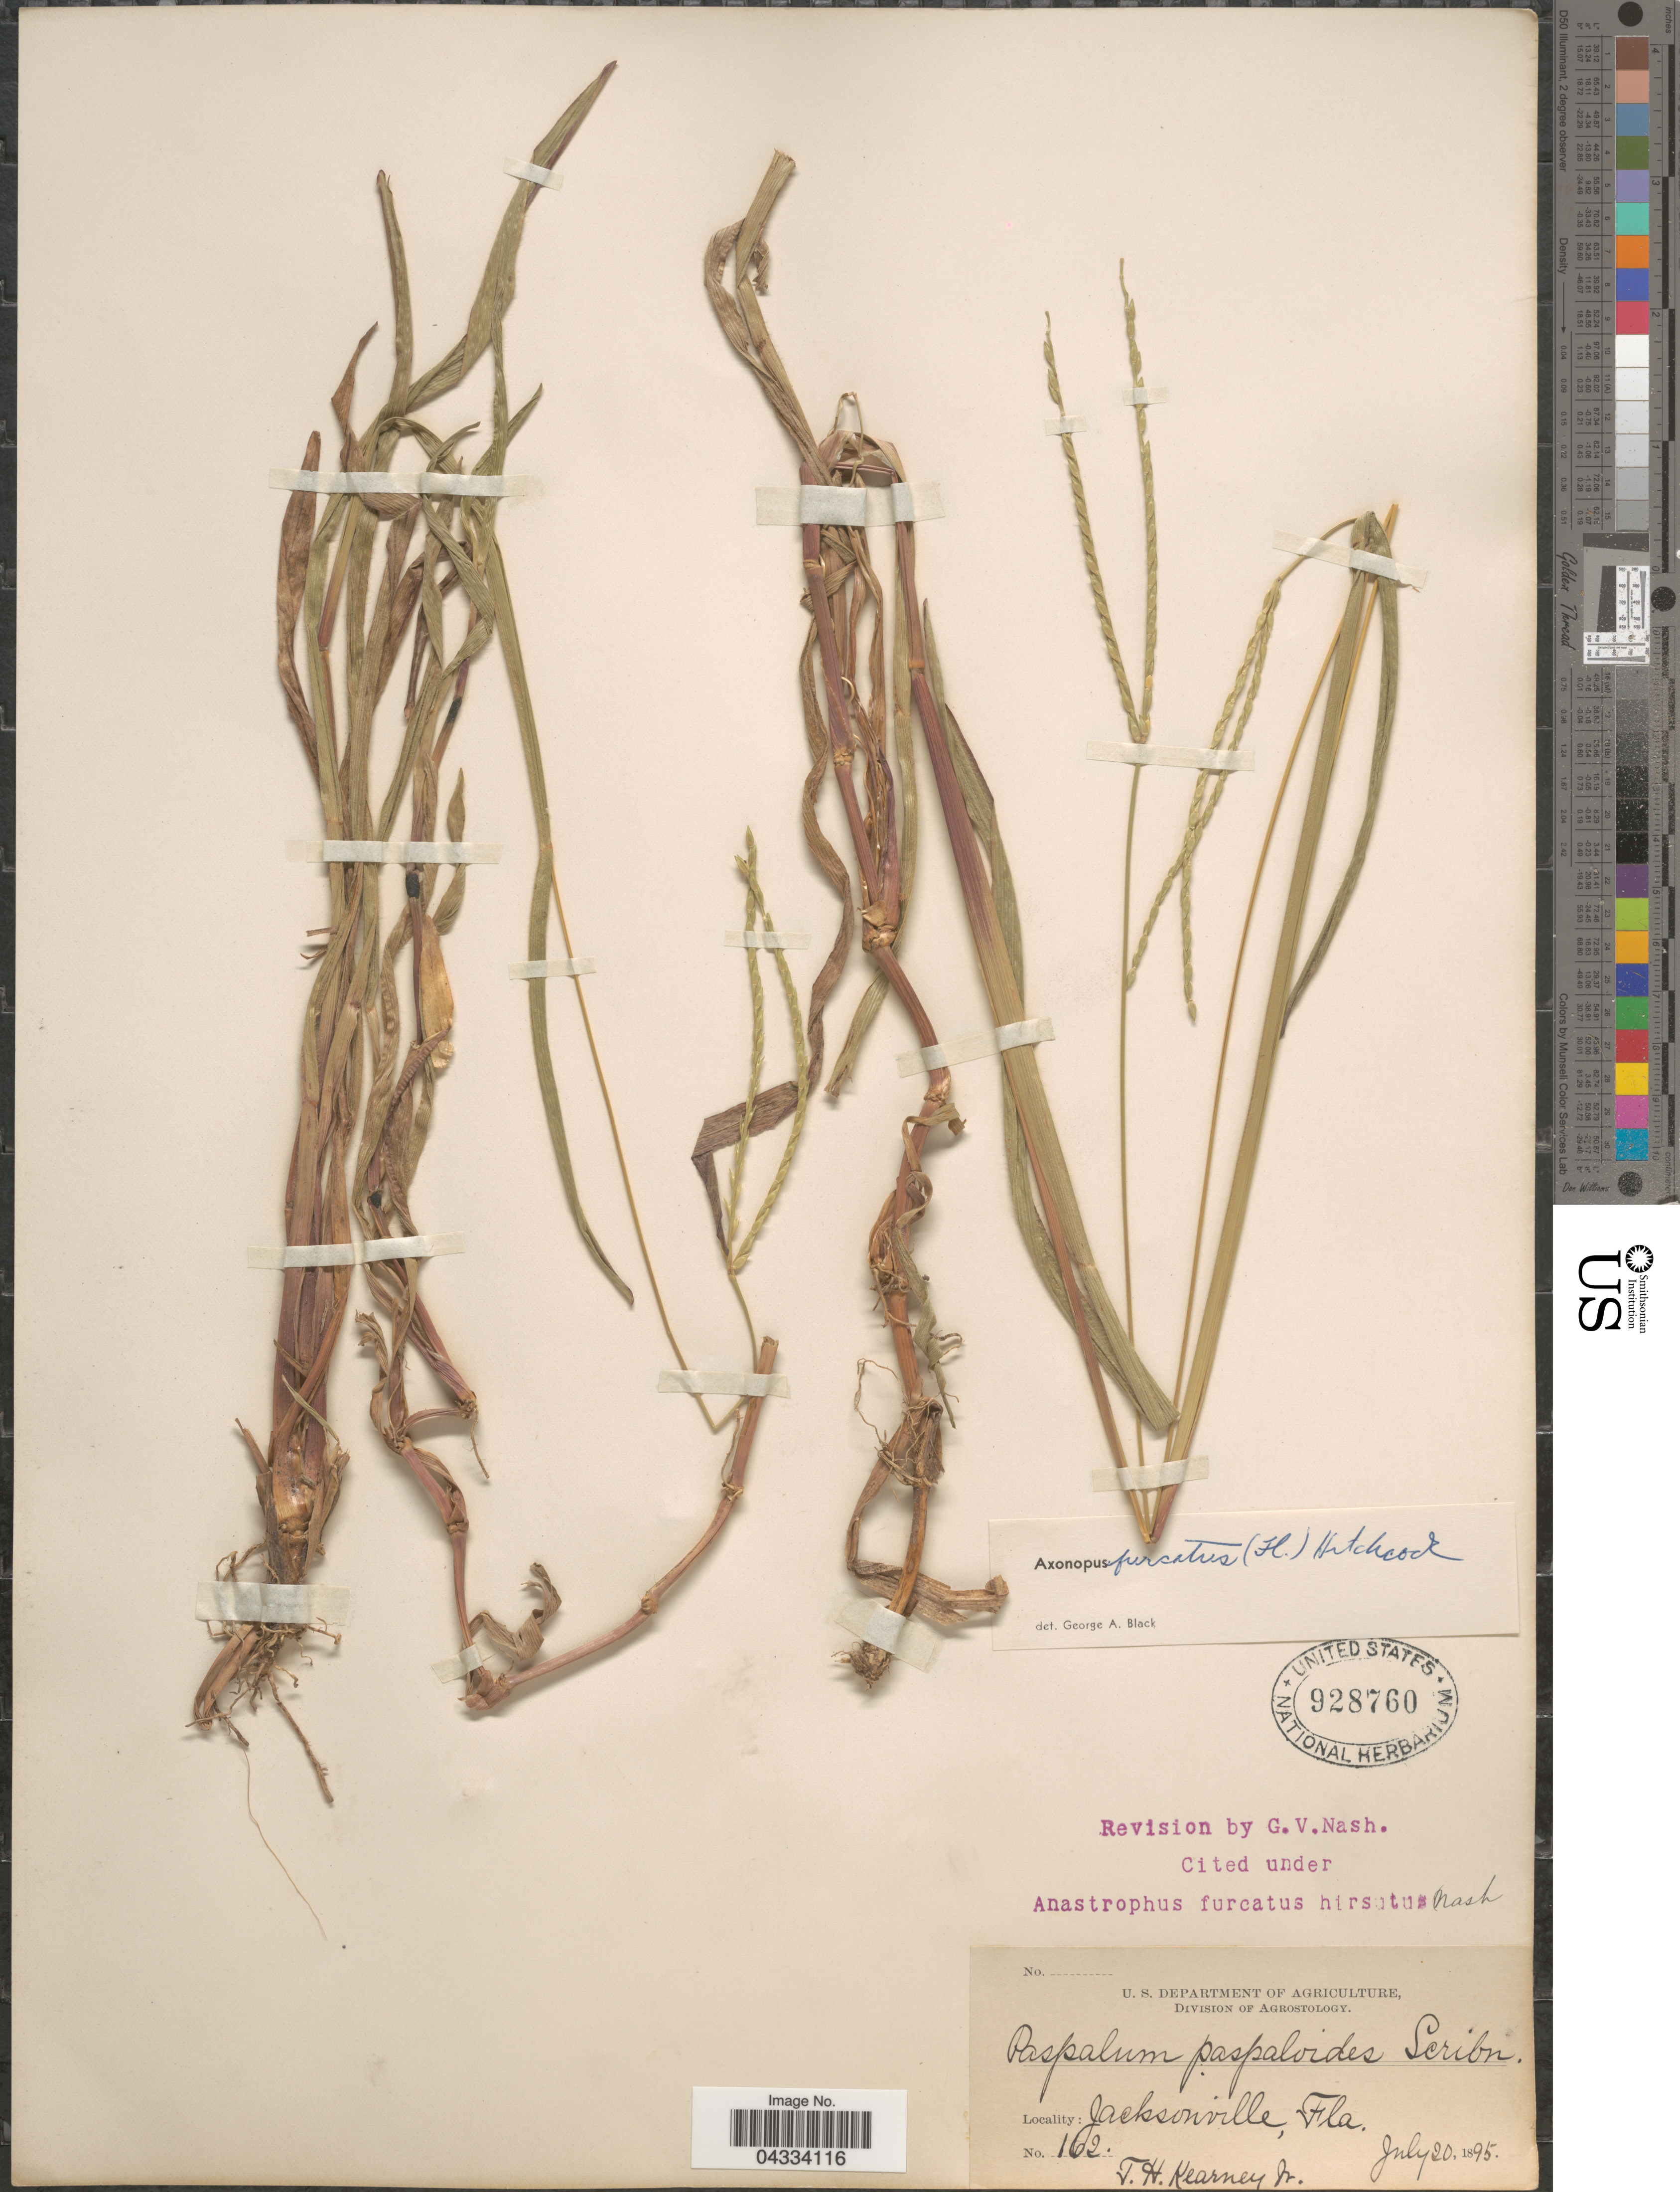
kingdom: Plantae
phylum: Tracheophyta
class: Liliopsida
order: Poales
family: Poaceae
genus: Axonopus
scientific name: Axonopus furcatus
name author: (Flüggé) Hitchc.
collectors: T. H. Kearney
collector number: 162*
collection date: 1895-07-20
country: United States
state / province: Florida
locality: Jacksonville.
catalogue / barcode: US 928760